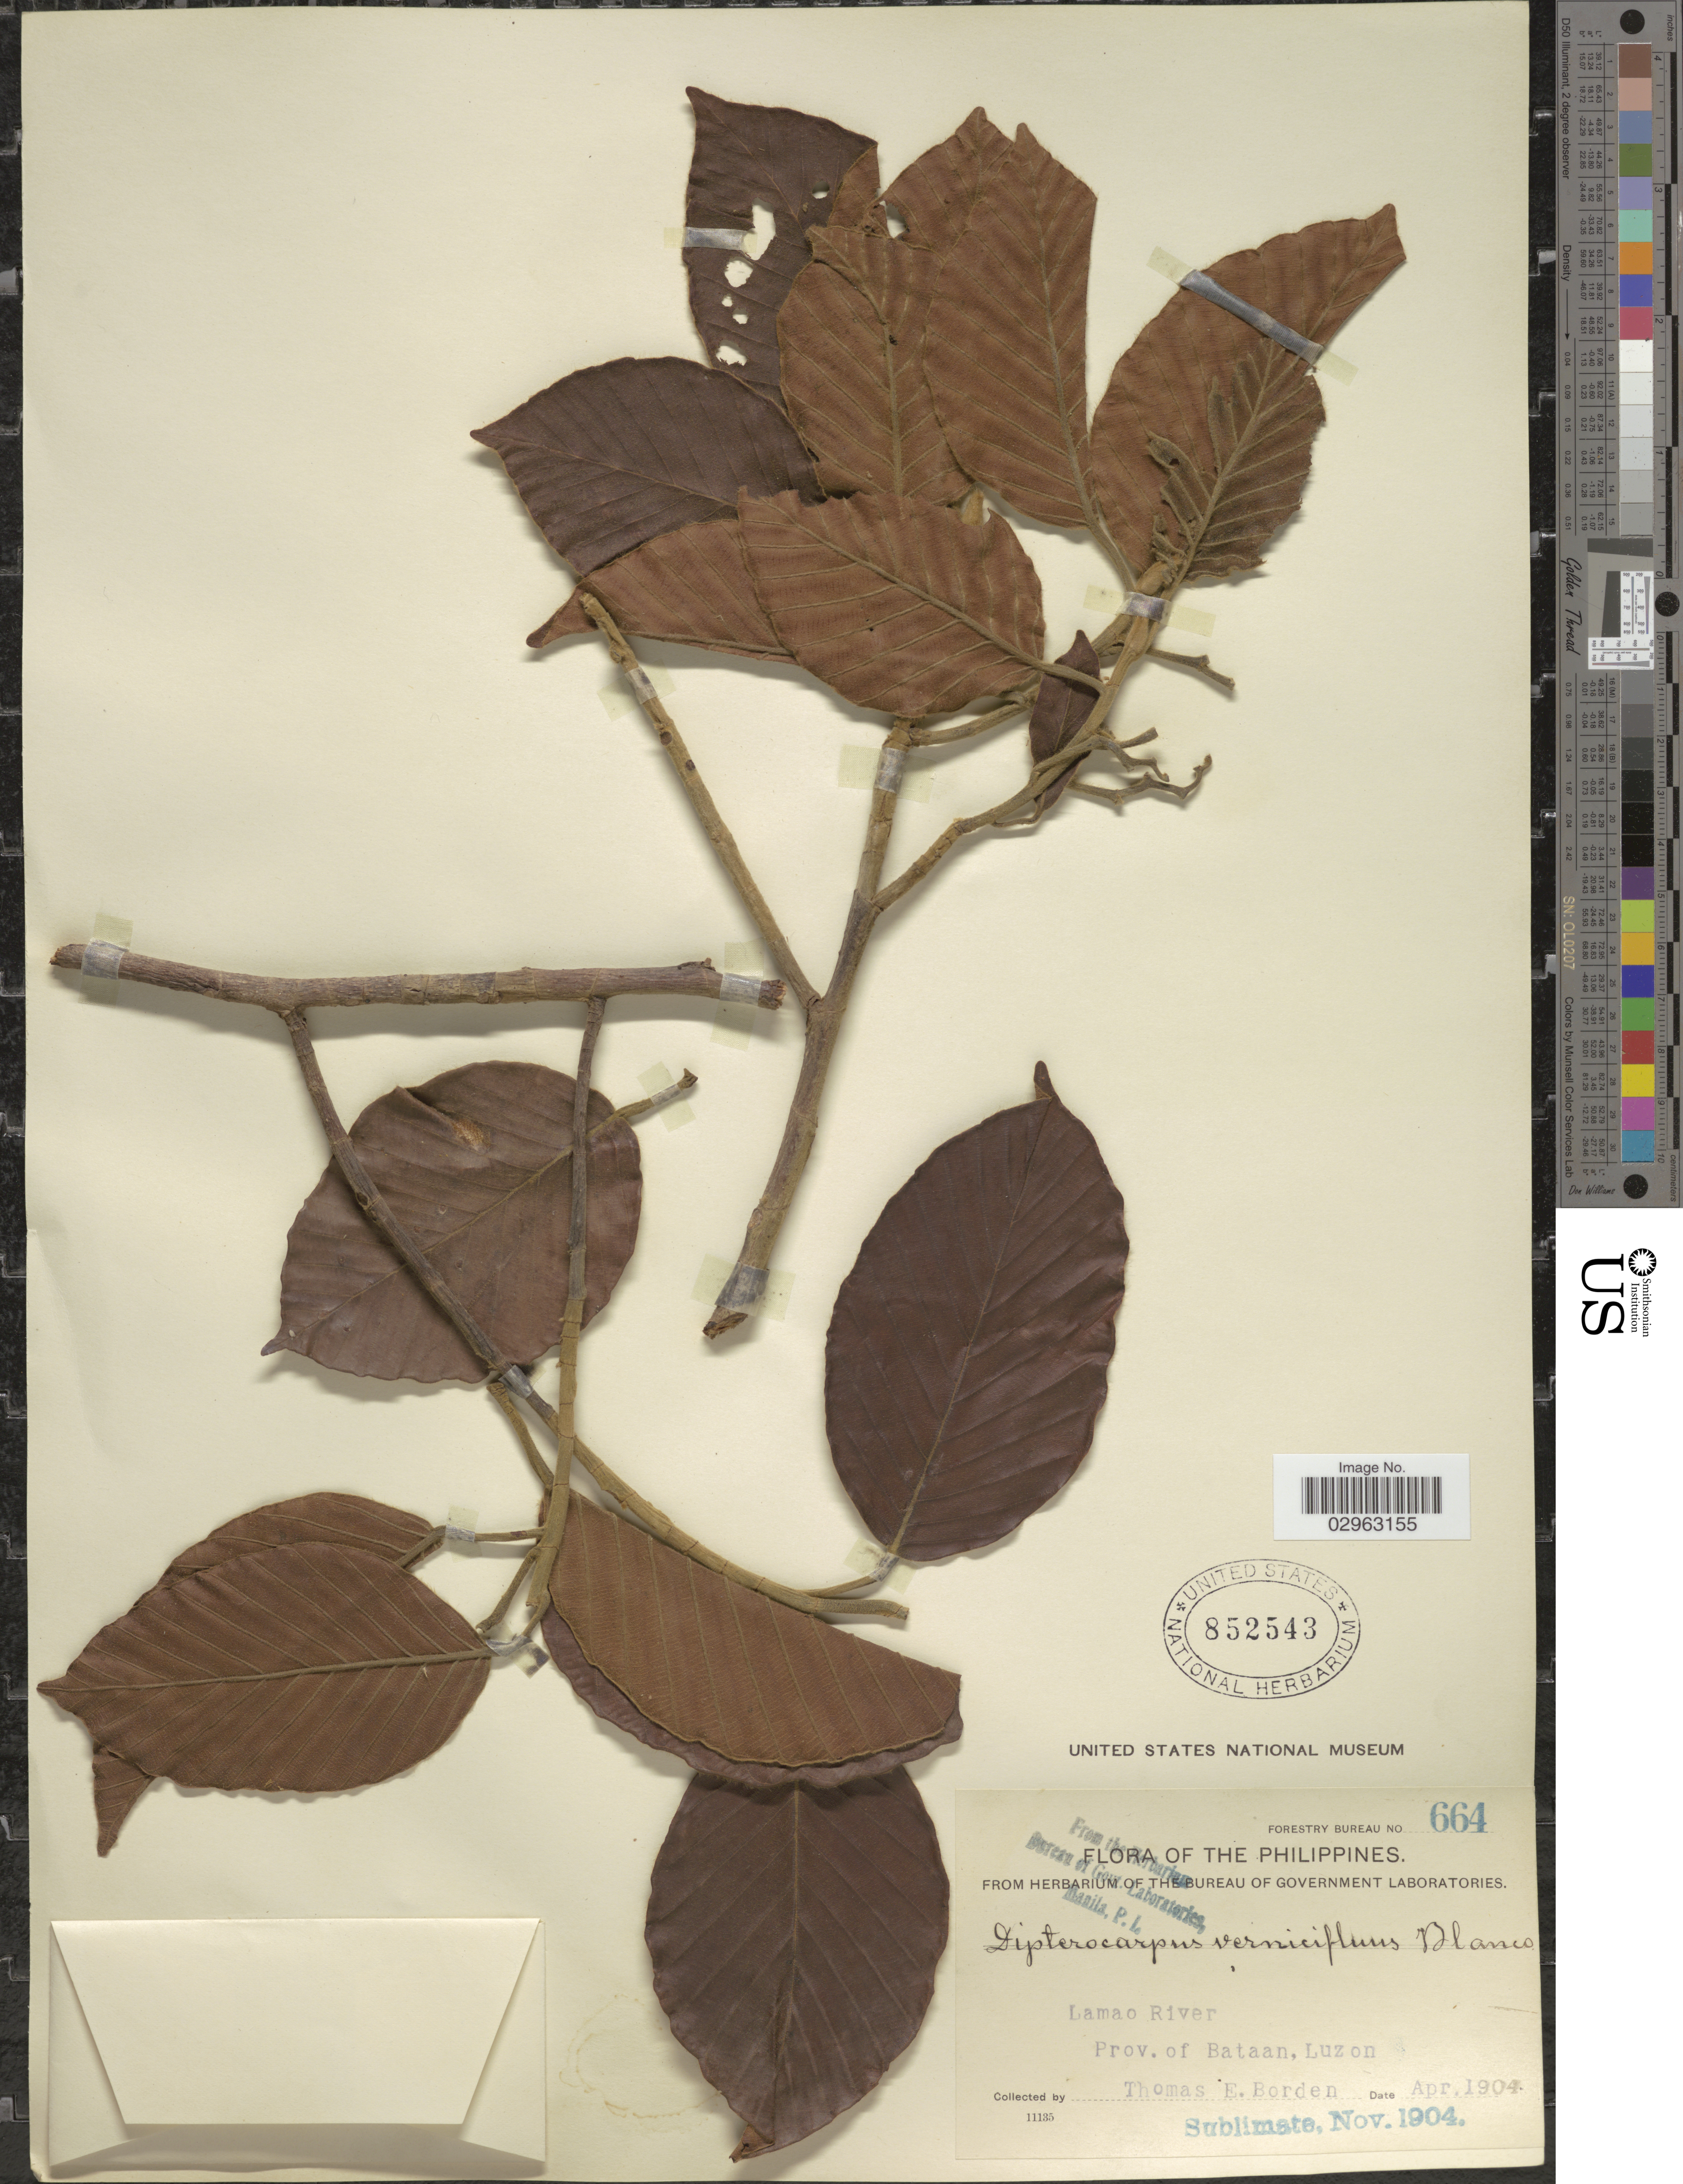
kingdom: Plantae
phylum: Tracheophyta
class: Magnoliopsida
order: Malvales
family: Dipterocarpaceae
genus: Dipterocarpus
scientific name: Dipterocarpus vernicifluus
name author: Blanco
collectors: T. E. Borden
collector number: Forestry Bureau 664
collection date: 1904-04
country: Philippines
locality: Lamao River, Prov. of Bataan, Luzon.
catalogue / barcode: US 852543